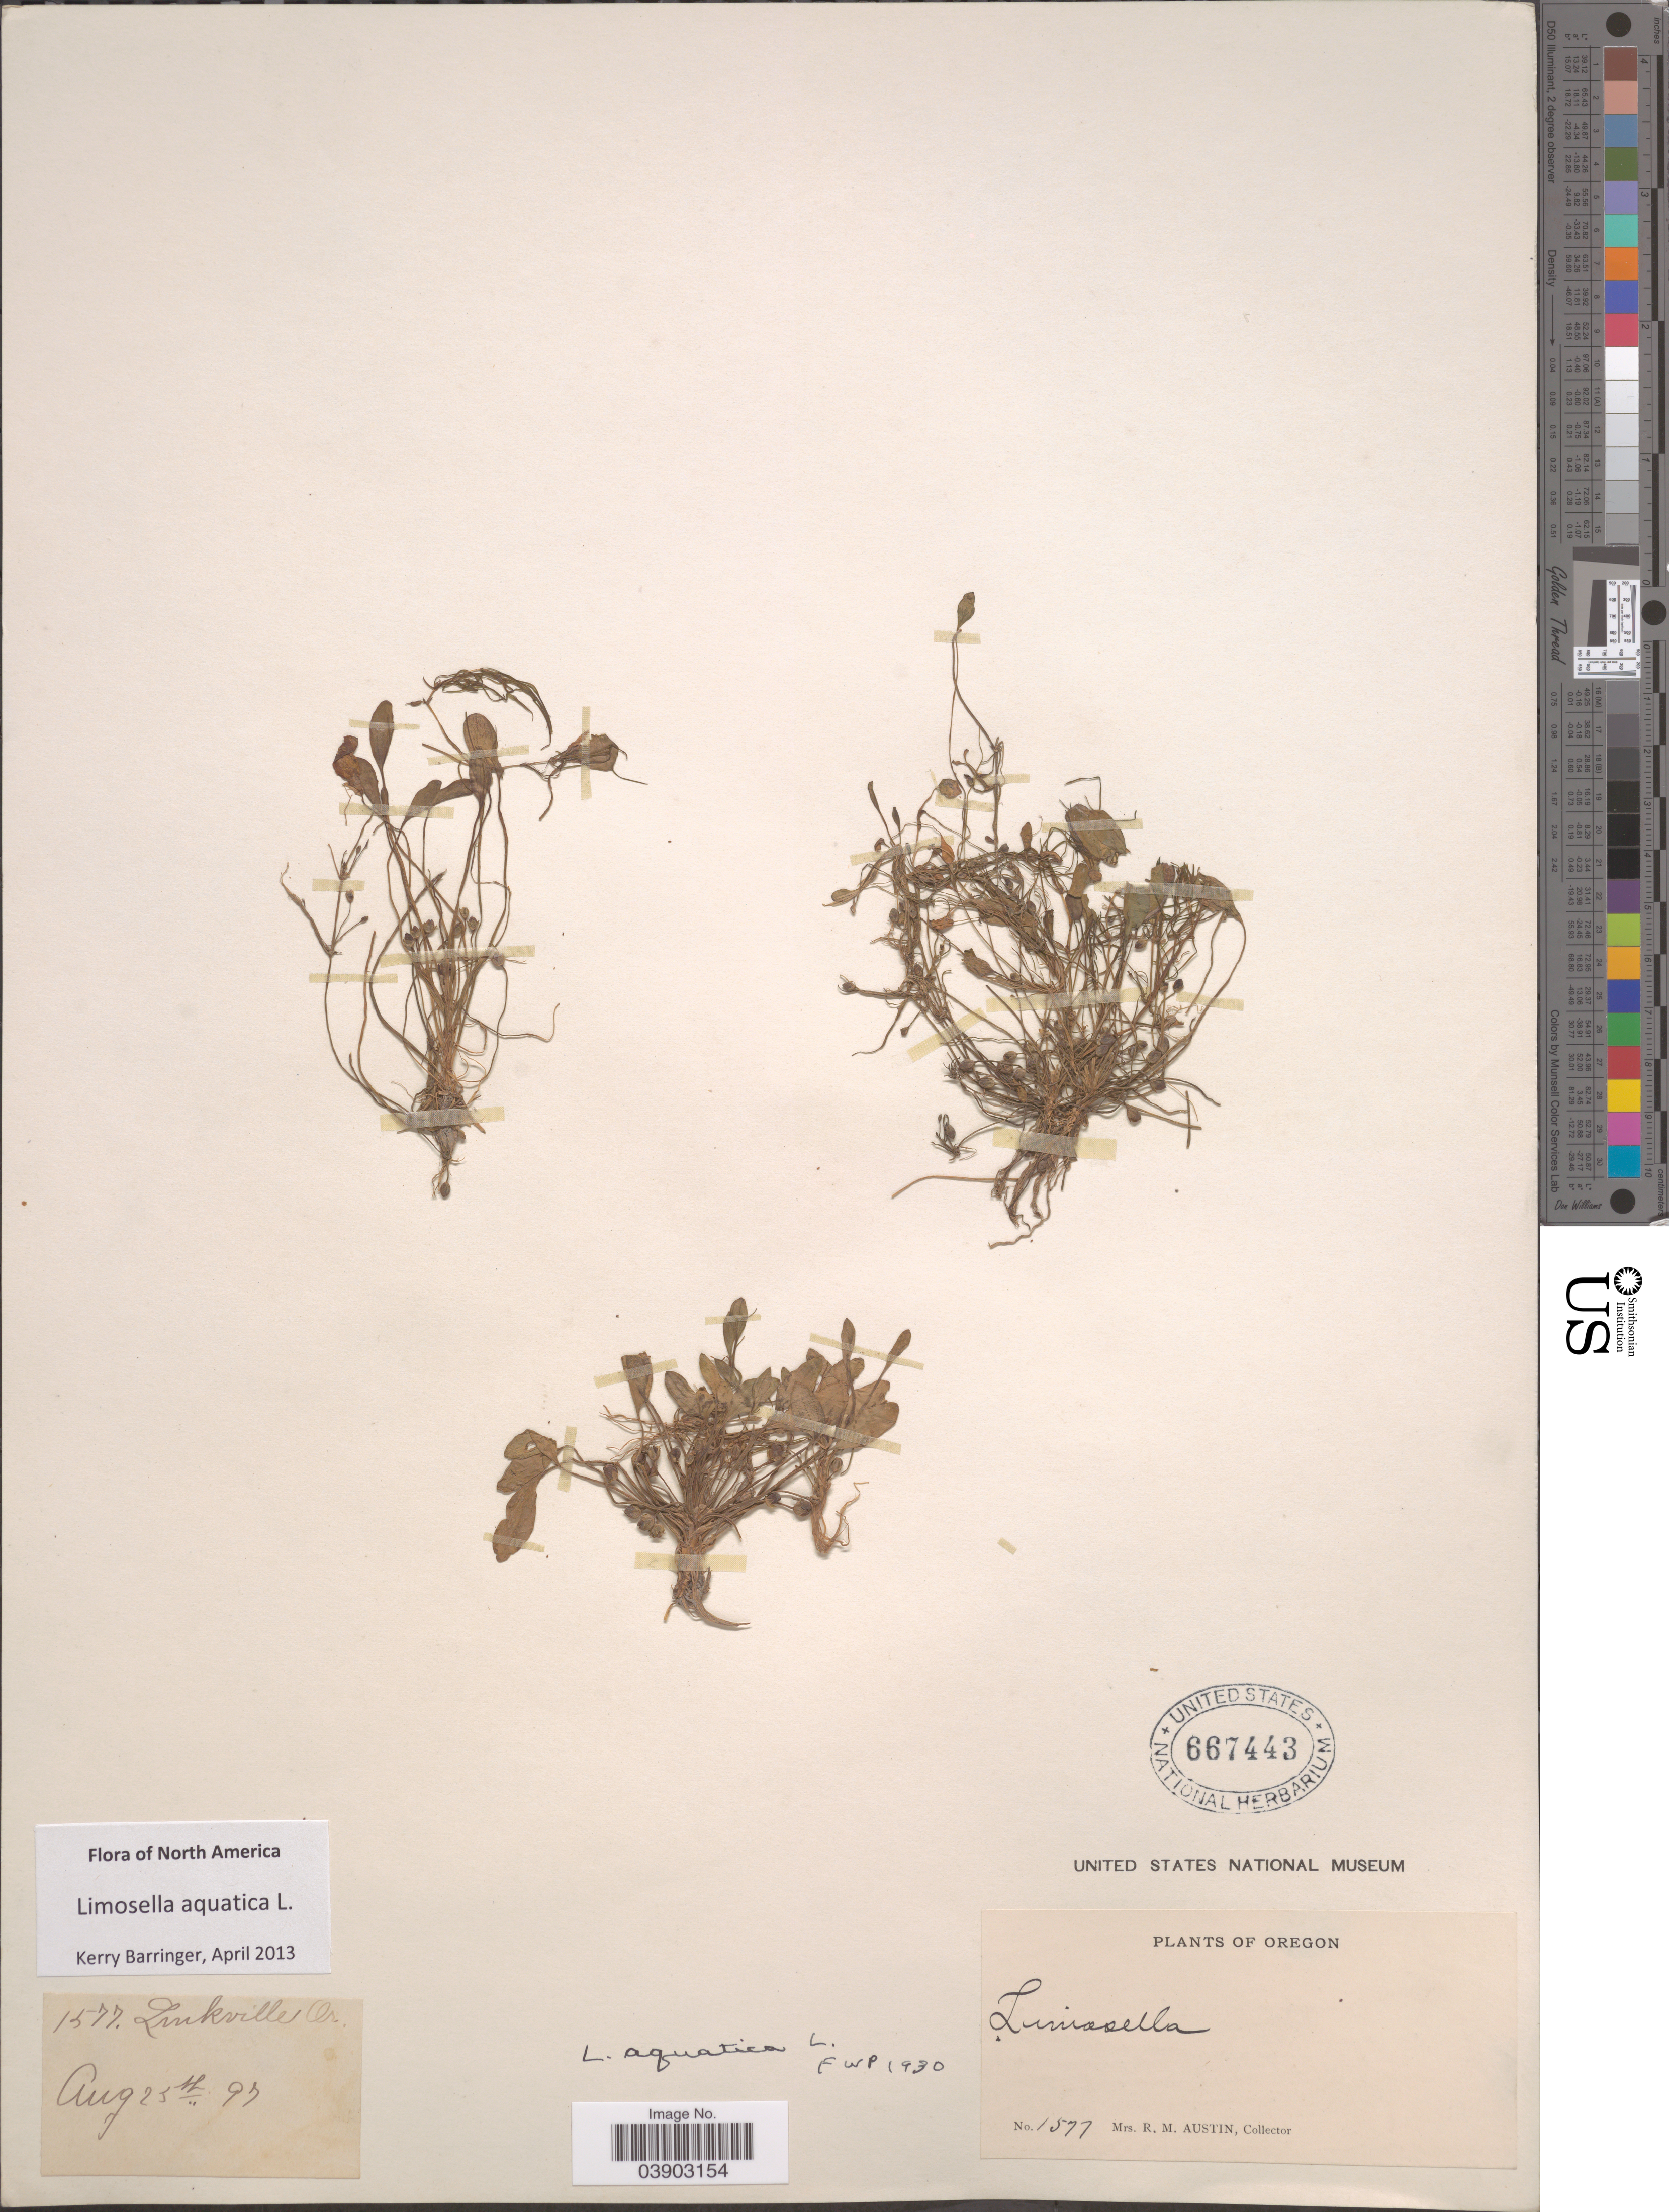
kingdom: Plantae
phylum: Tracheophyta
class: Magnoliopsida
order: Lamiales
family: Scrophulariaceae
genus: Limosella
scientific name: Limosella aquatica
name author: L.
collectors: R. Austin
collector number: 1577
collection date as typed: Transcribed d/m/y: 23/8/97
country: United States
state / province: Oregon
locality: Linkville.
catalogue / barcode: US 667443